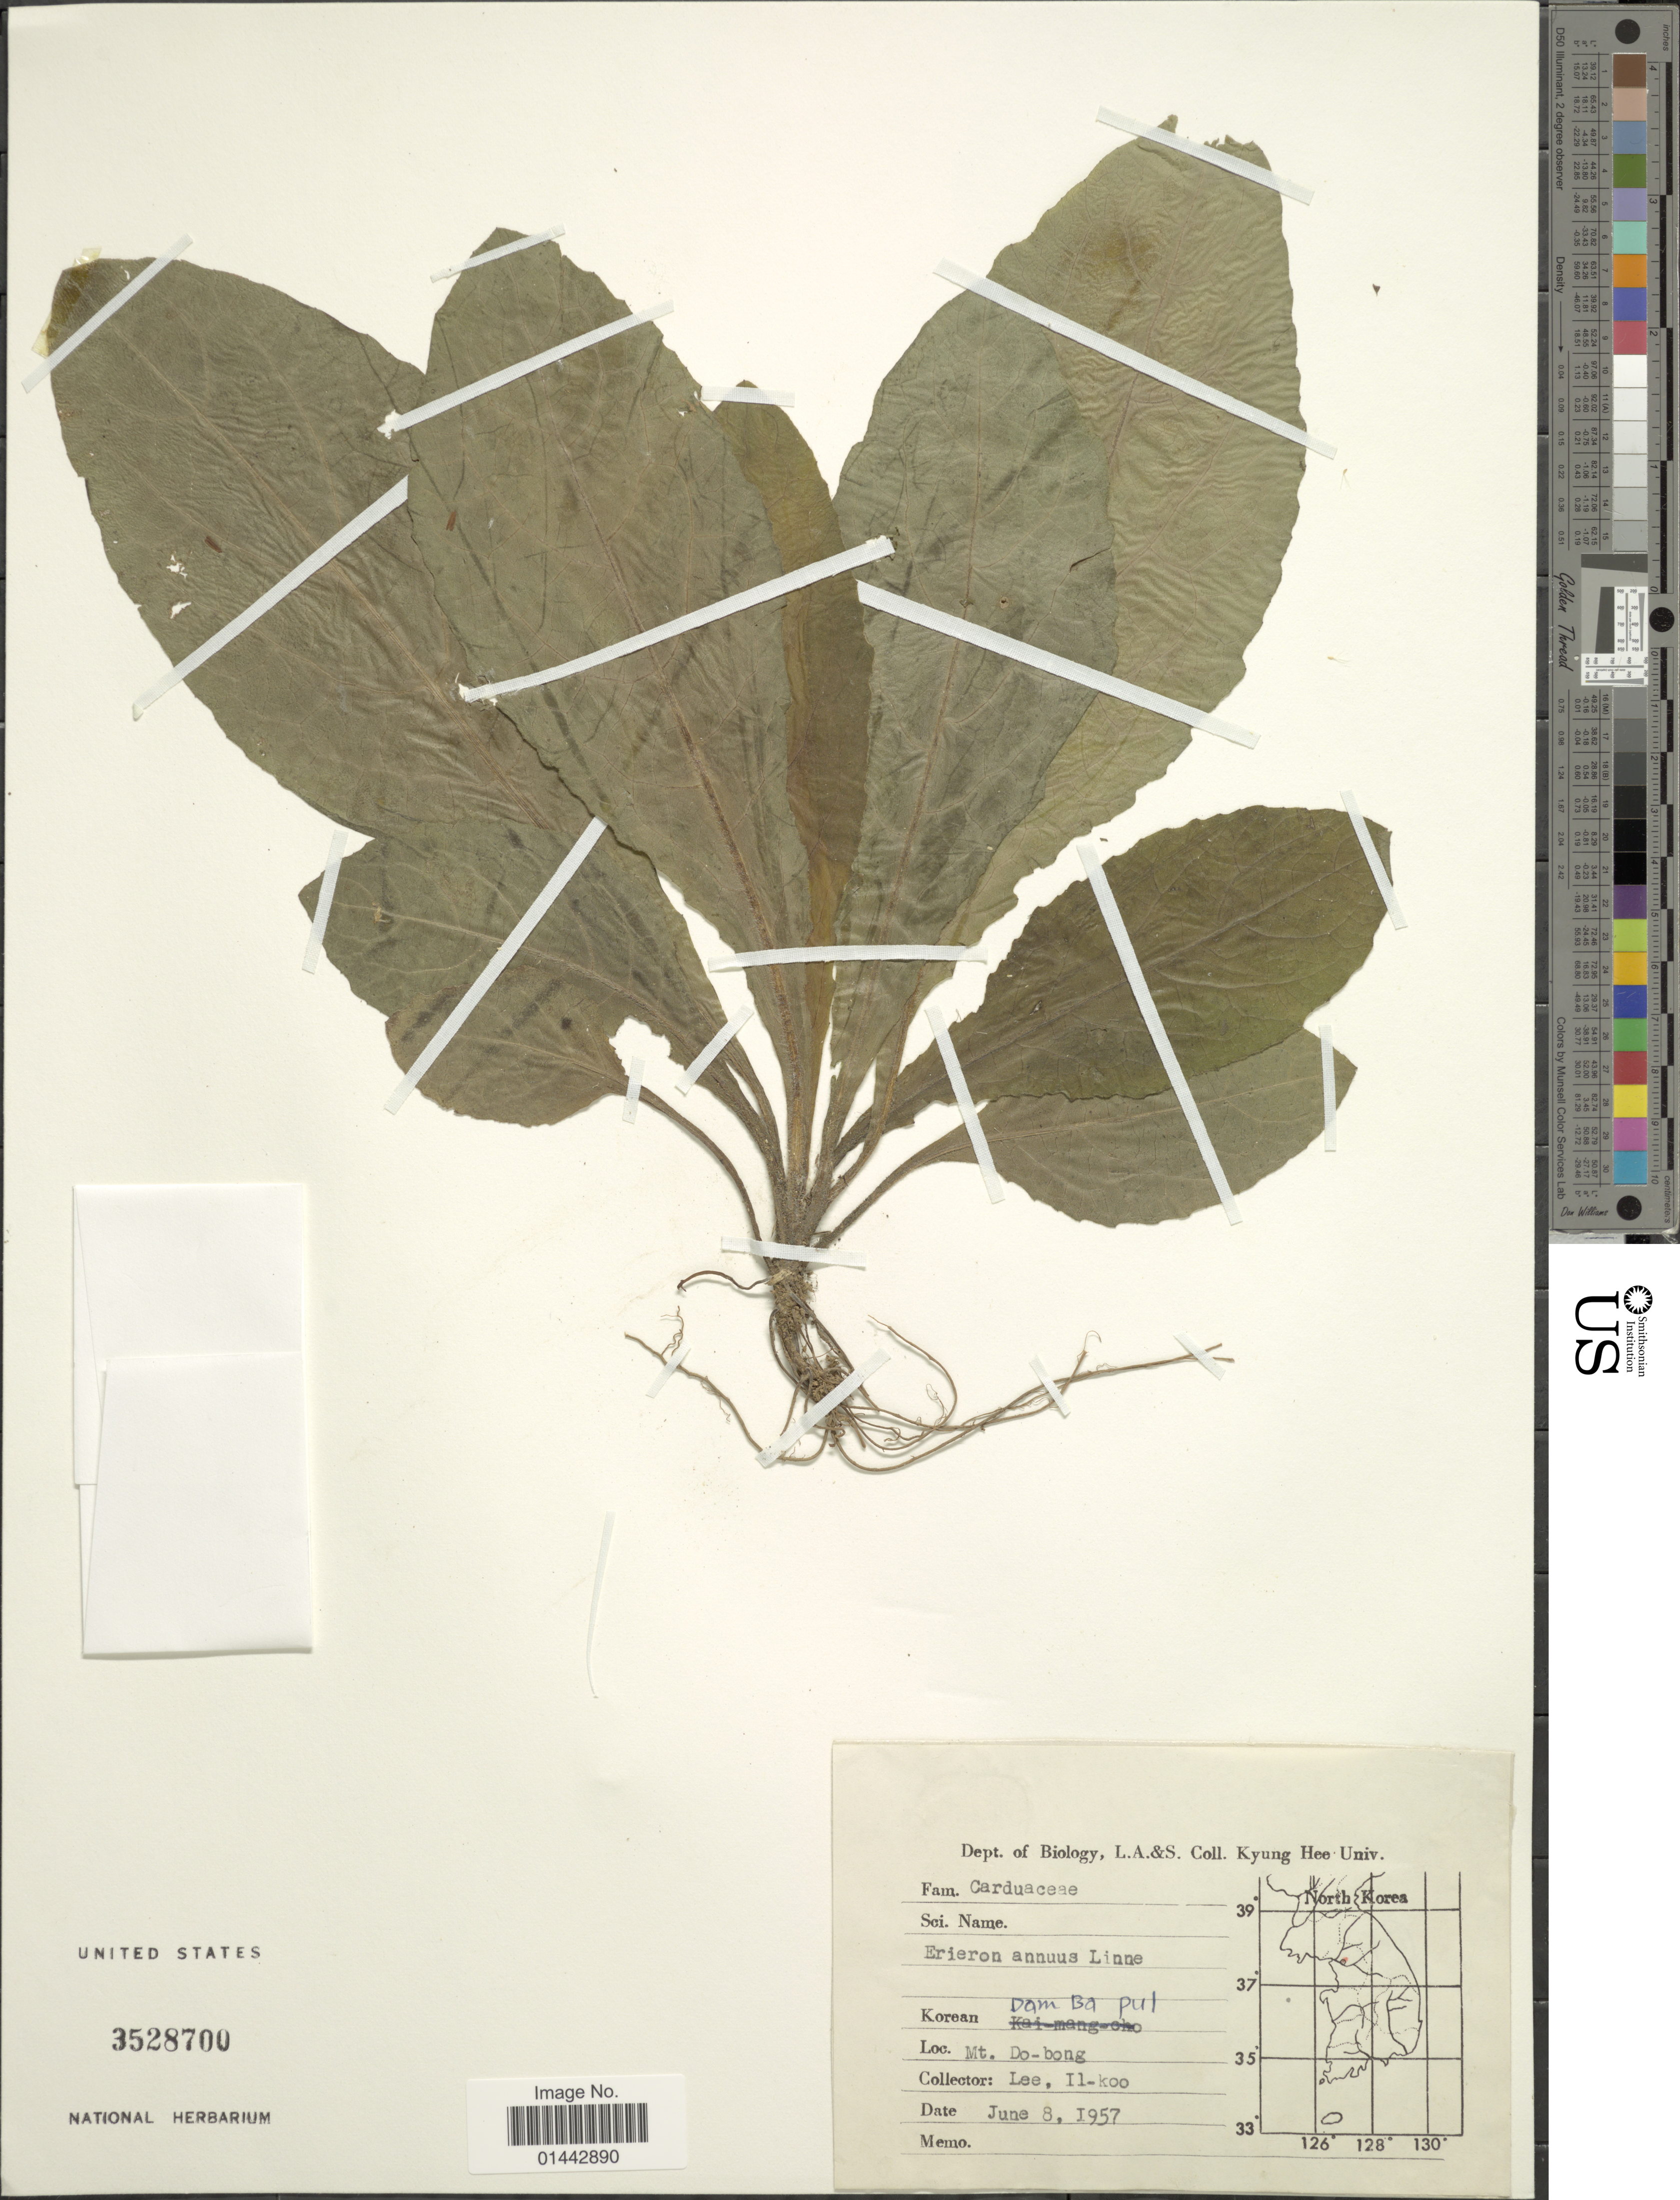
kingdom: Plantae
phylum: Tracheophyta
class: Magnoliopsida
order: Asterales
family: Asteraceae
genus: Erigeron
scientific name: Erigeron annuus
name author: (L.) Pers.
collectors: I. Lee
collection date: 1957-06-08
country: South Korea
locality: Mt. Do-bong.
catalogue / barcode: US 3528700